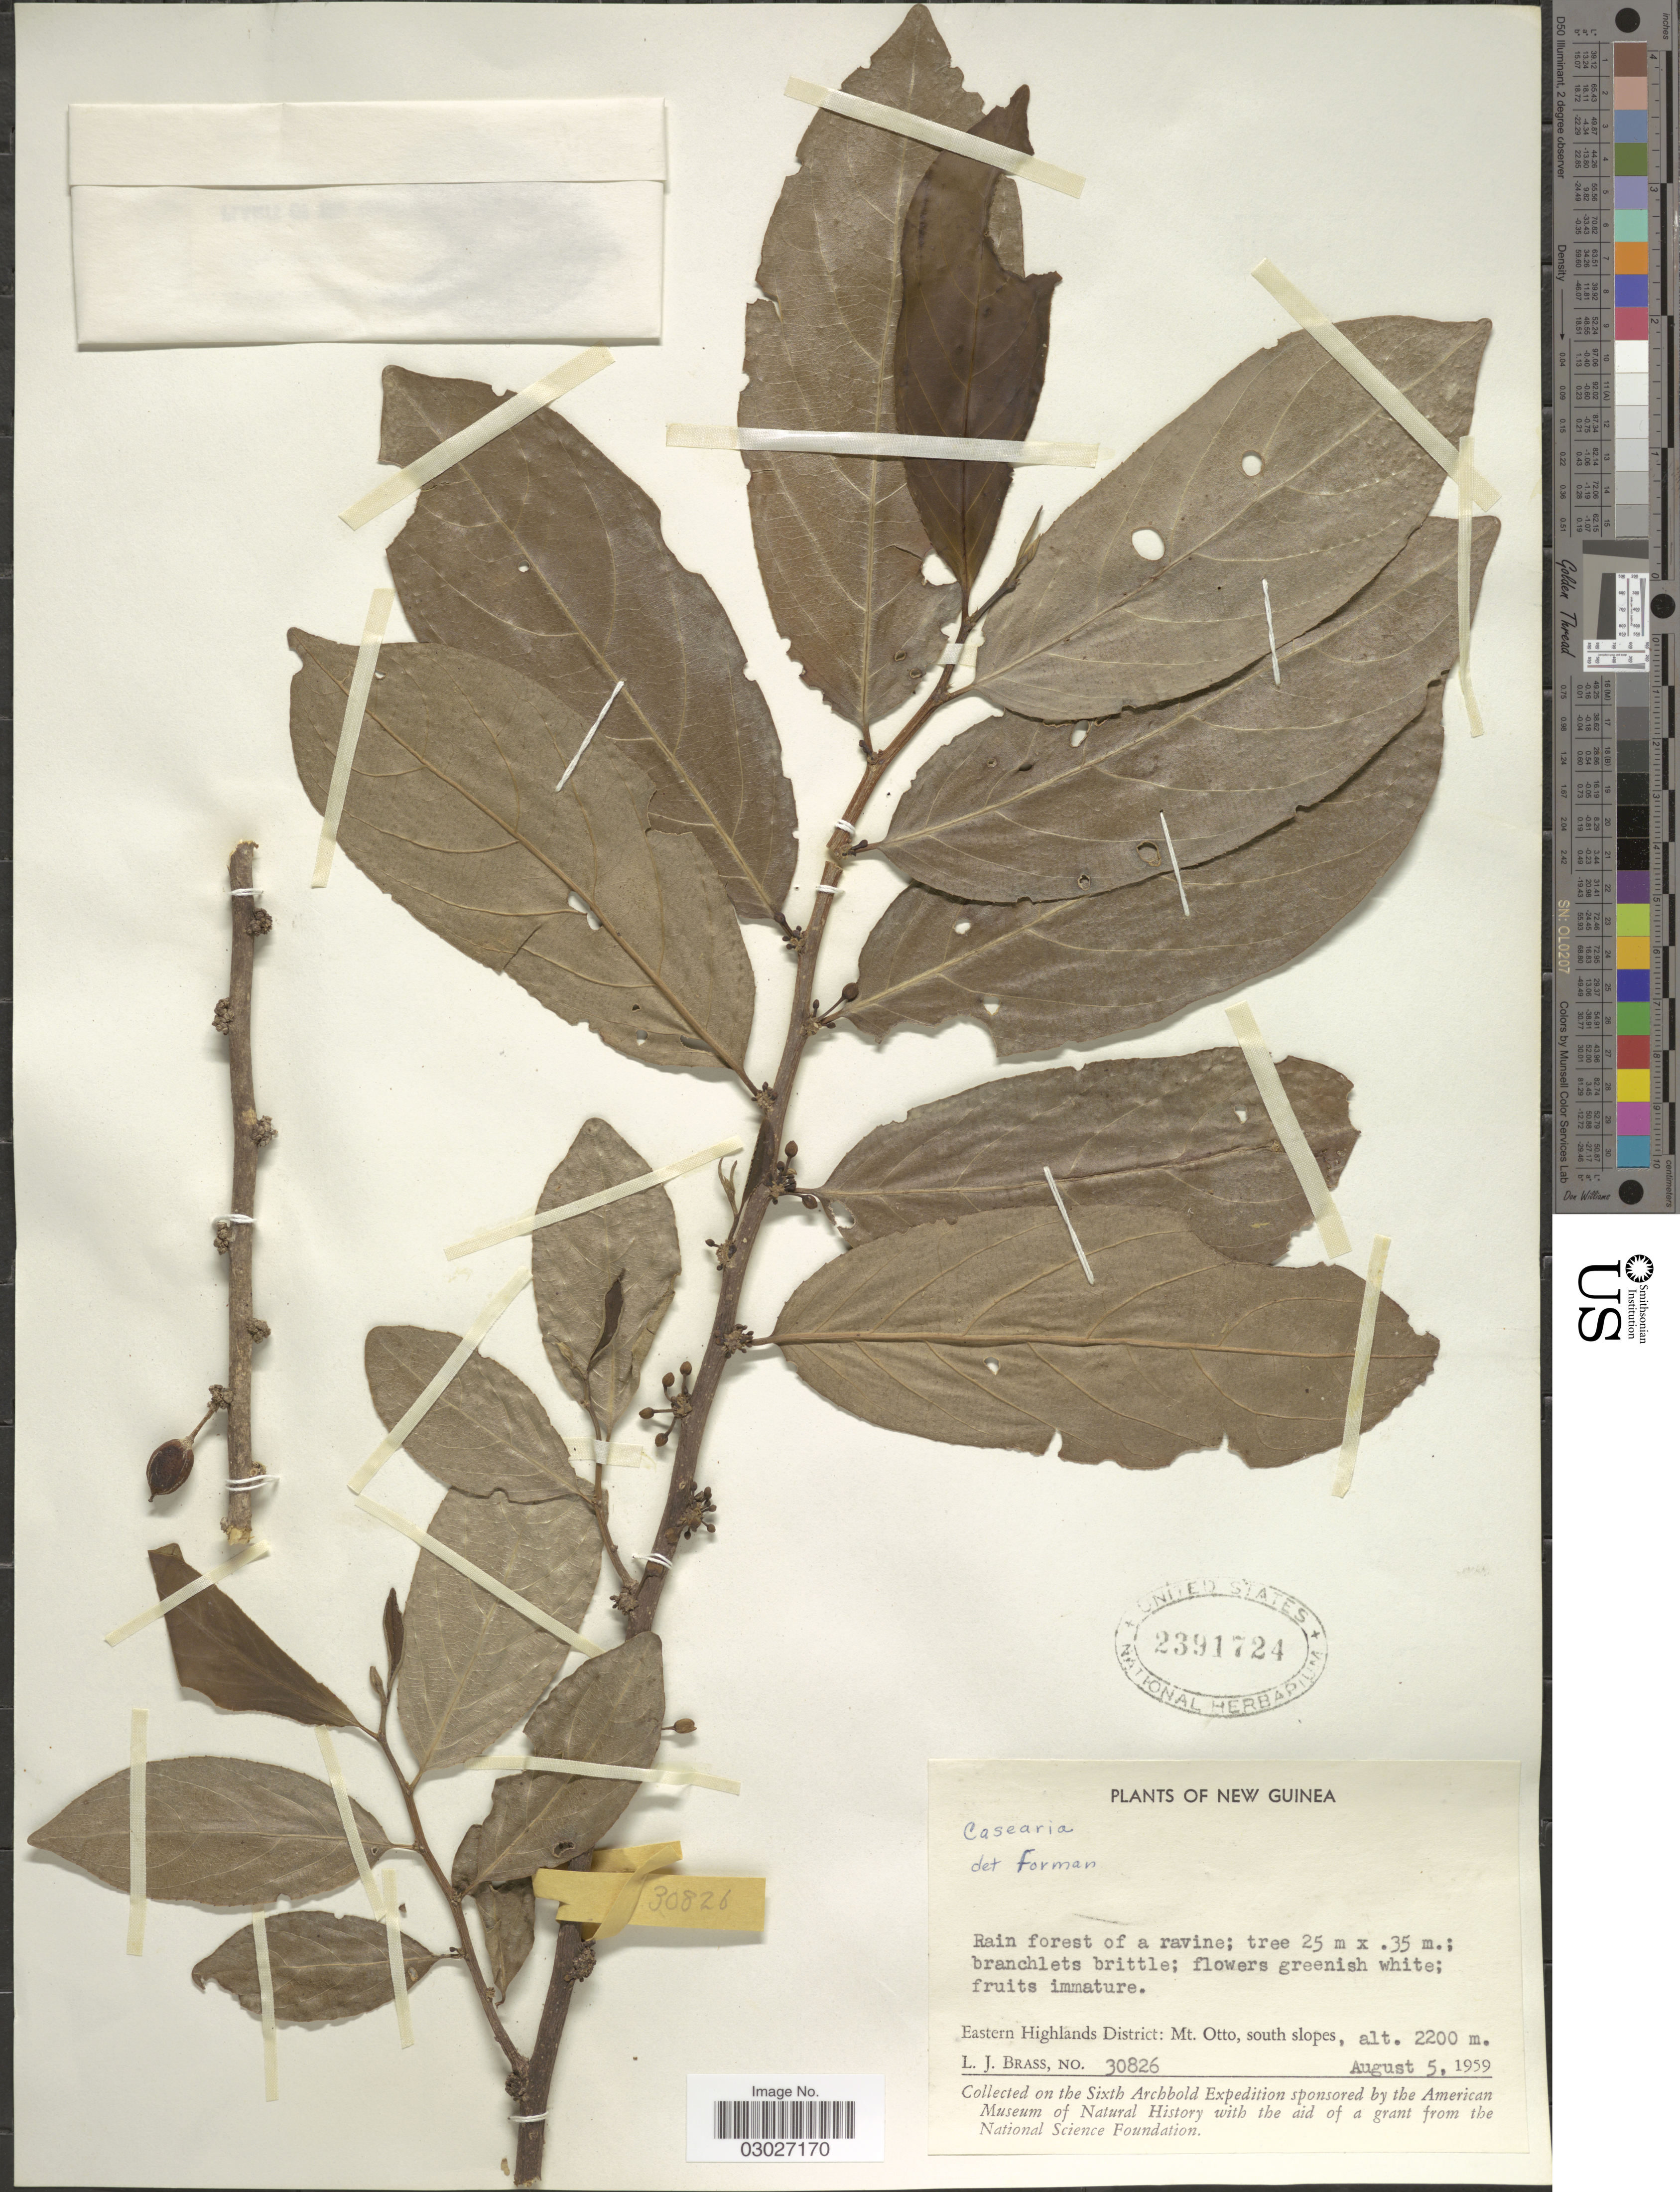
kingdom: Plantae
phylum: Tracheophyta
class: Magnoliopsida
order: Malpighiales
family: Salicaceae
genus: Casearia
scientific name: Casearia sp.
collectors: L. J. Brass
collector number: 30826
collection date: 1959-08-05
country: Papua New Guinea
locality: New Guinea, Eastern Highlands District: Mt. Otto, south slopes.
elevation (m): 2200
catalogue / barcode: US 2391724